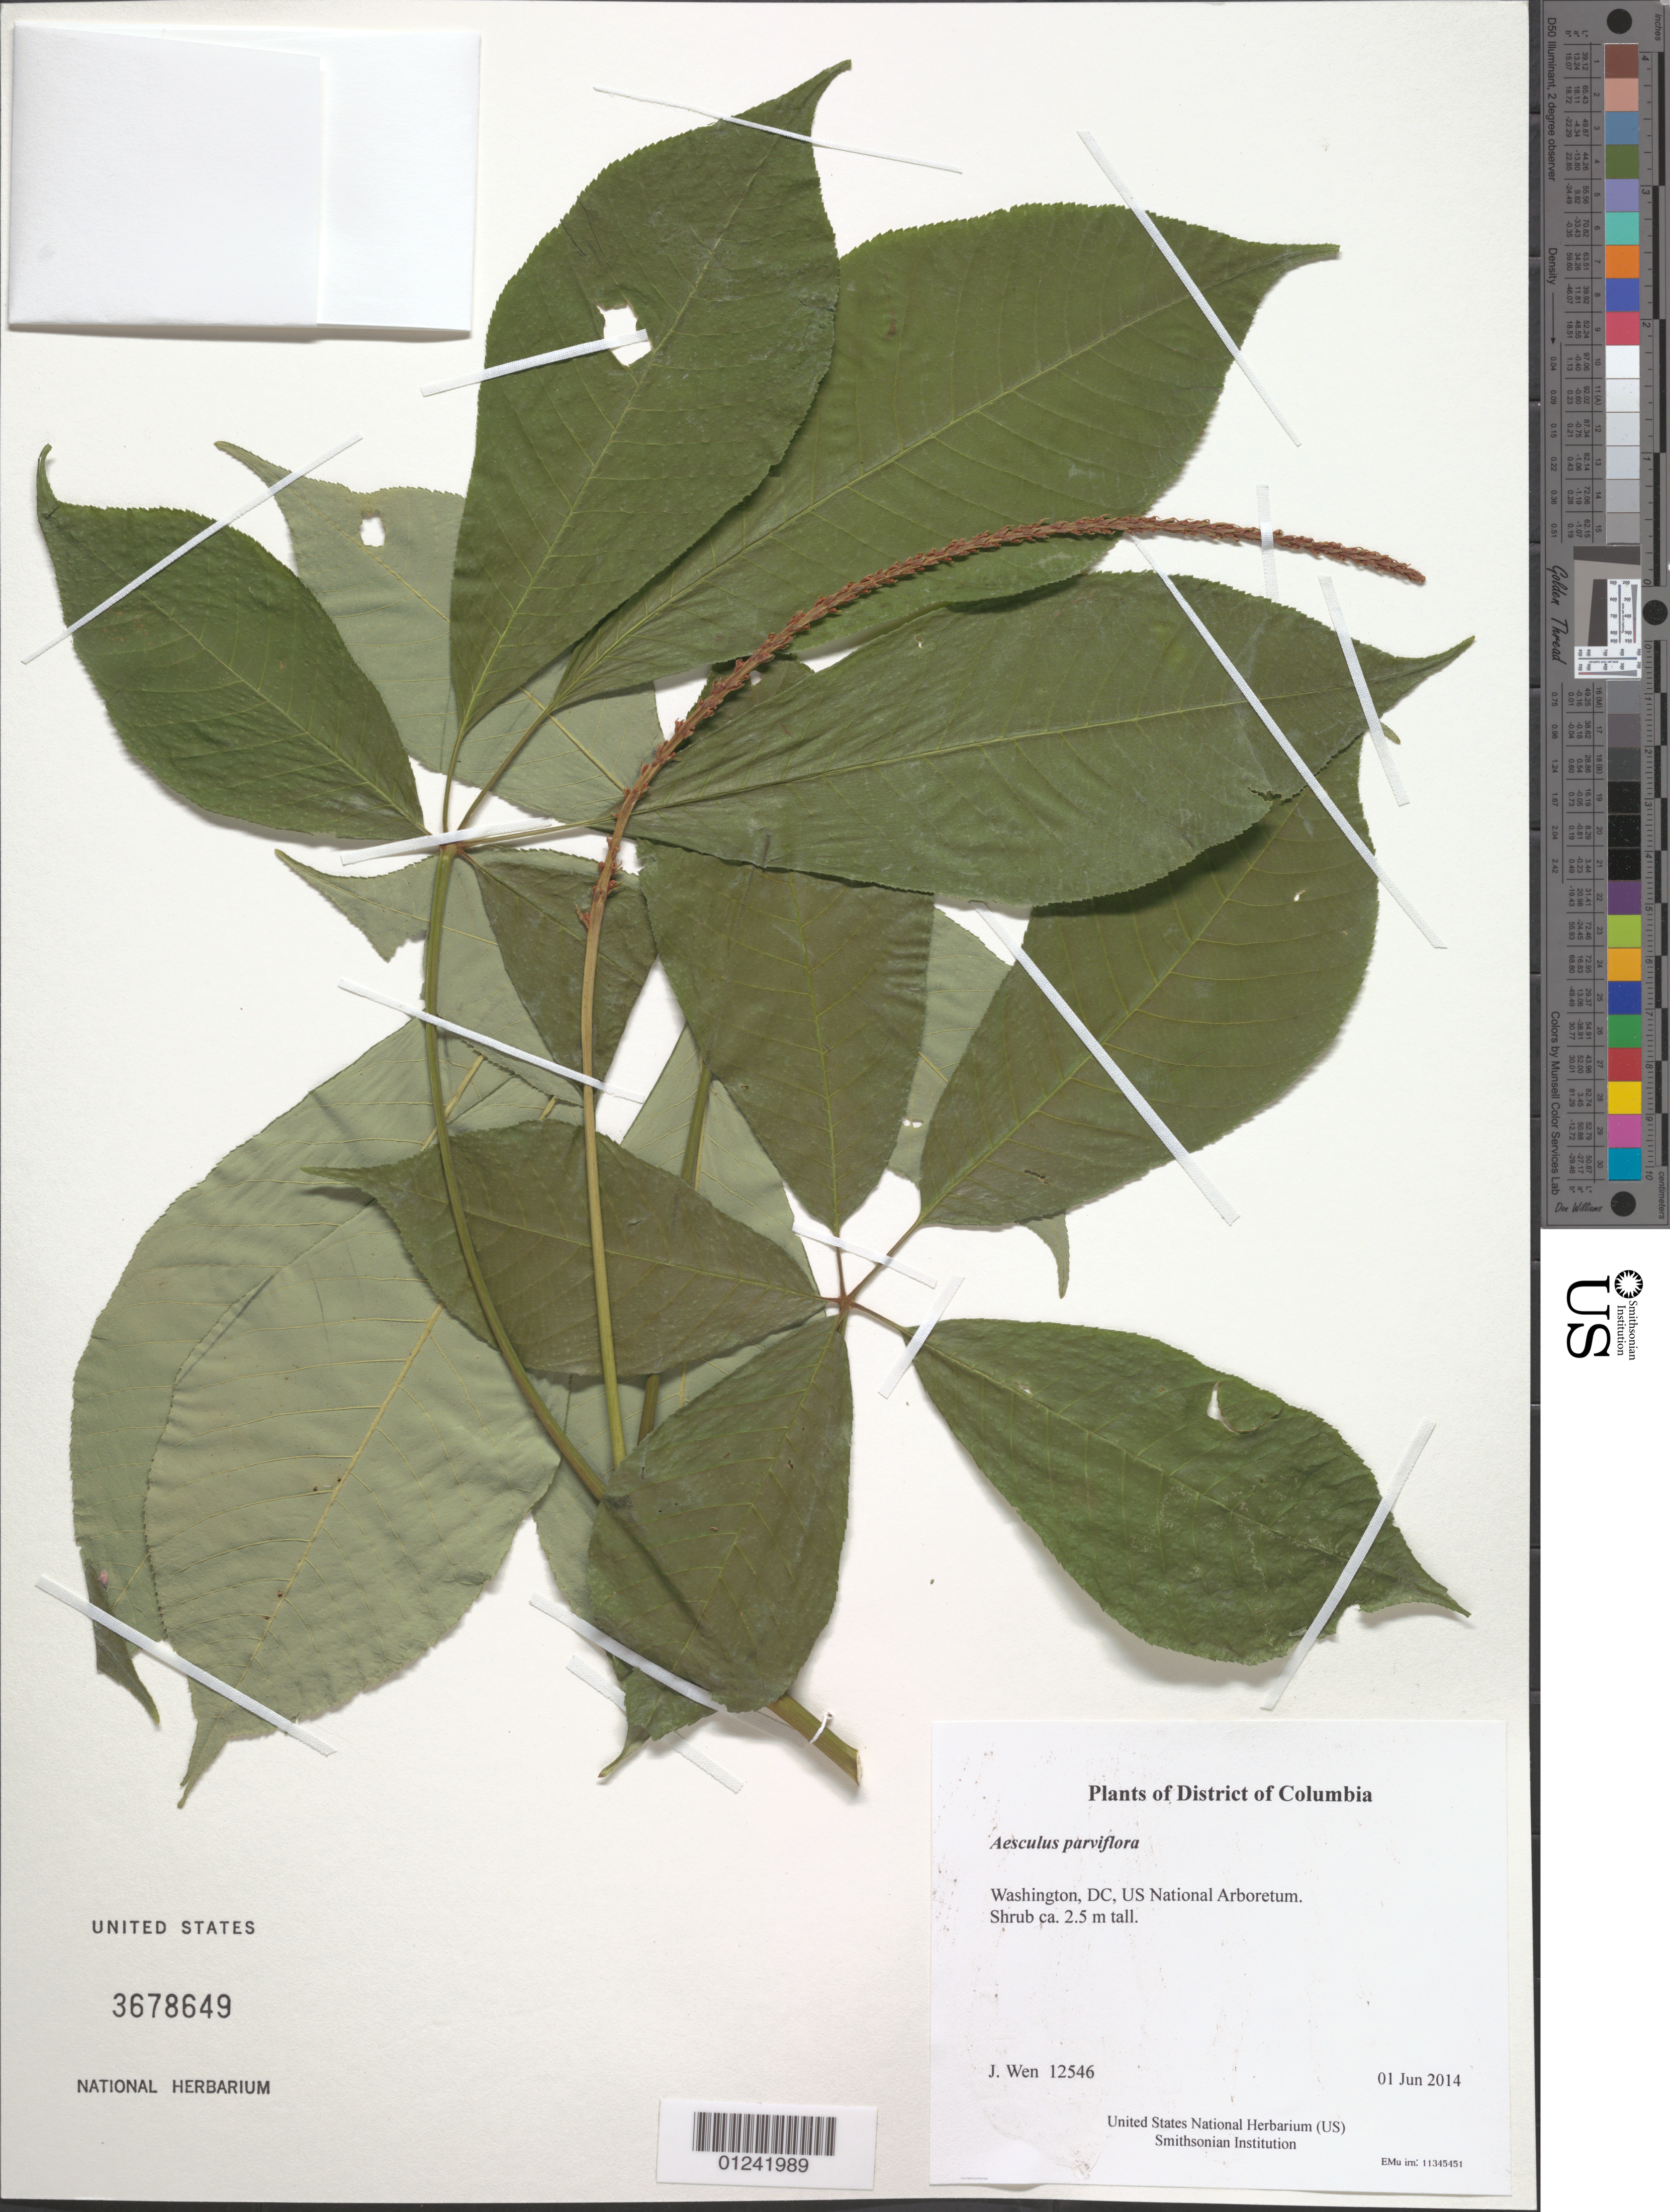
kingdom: Plantae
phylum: Tracheophyta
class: Magnoliopsida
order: Sapindales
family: Sapindaceae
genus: Aesculus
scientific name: Aesculus parviflora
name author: Walter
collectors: J. Wen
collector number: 12546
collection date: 2014-06-01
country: United States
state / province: District of Columbia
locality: US National Arboretum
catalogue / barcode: US 3678649